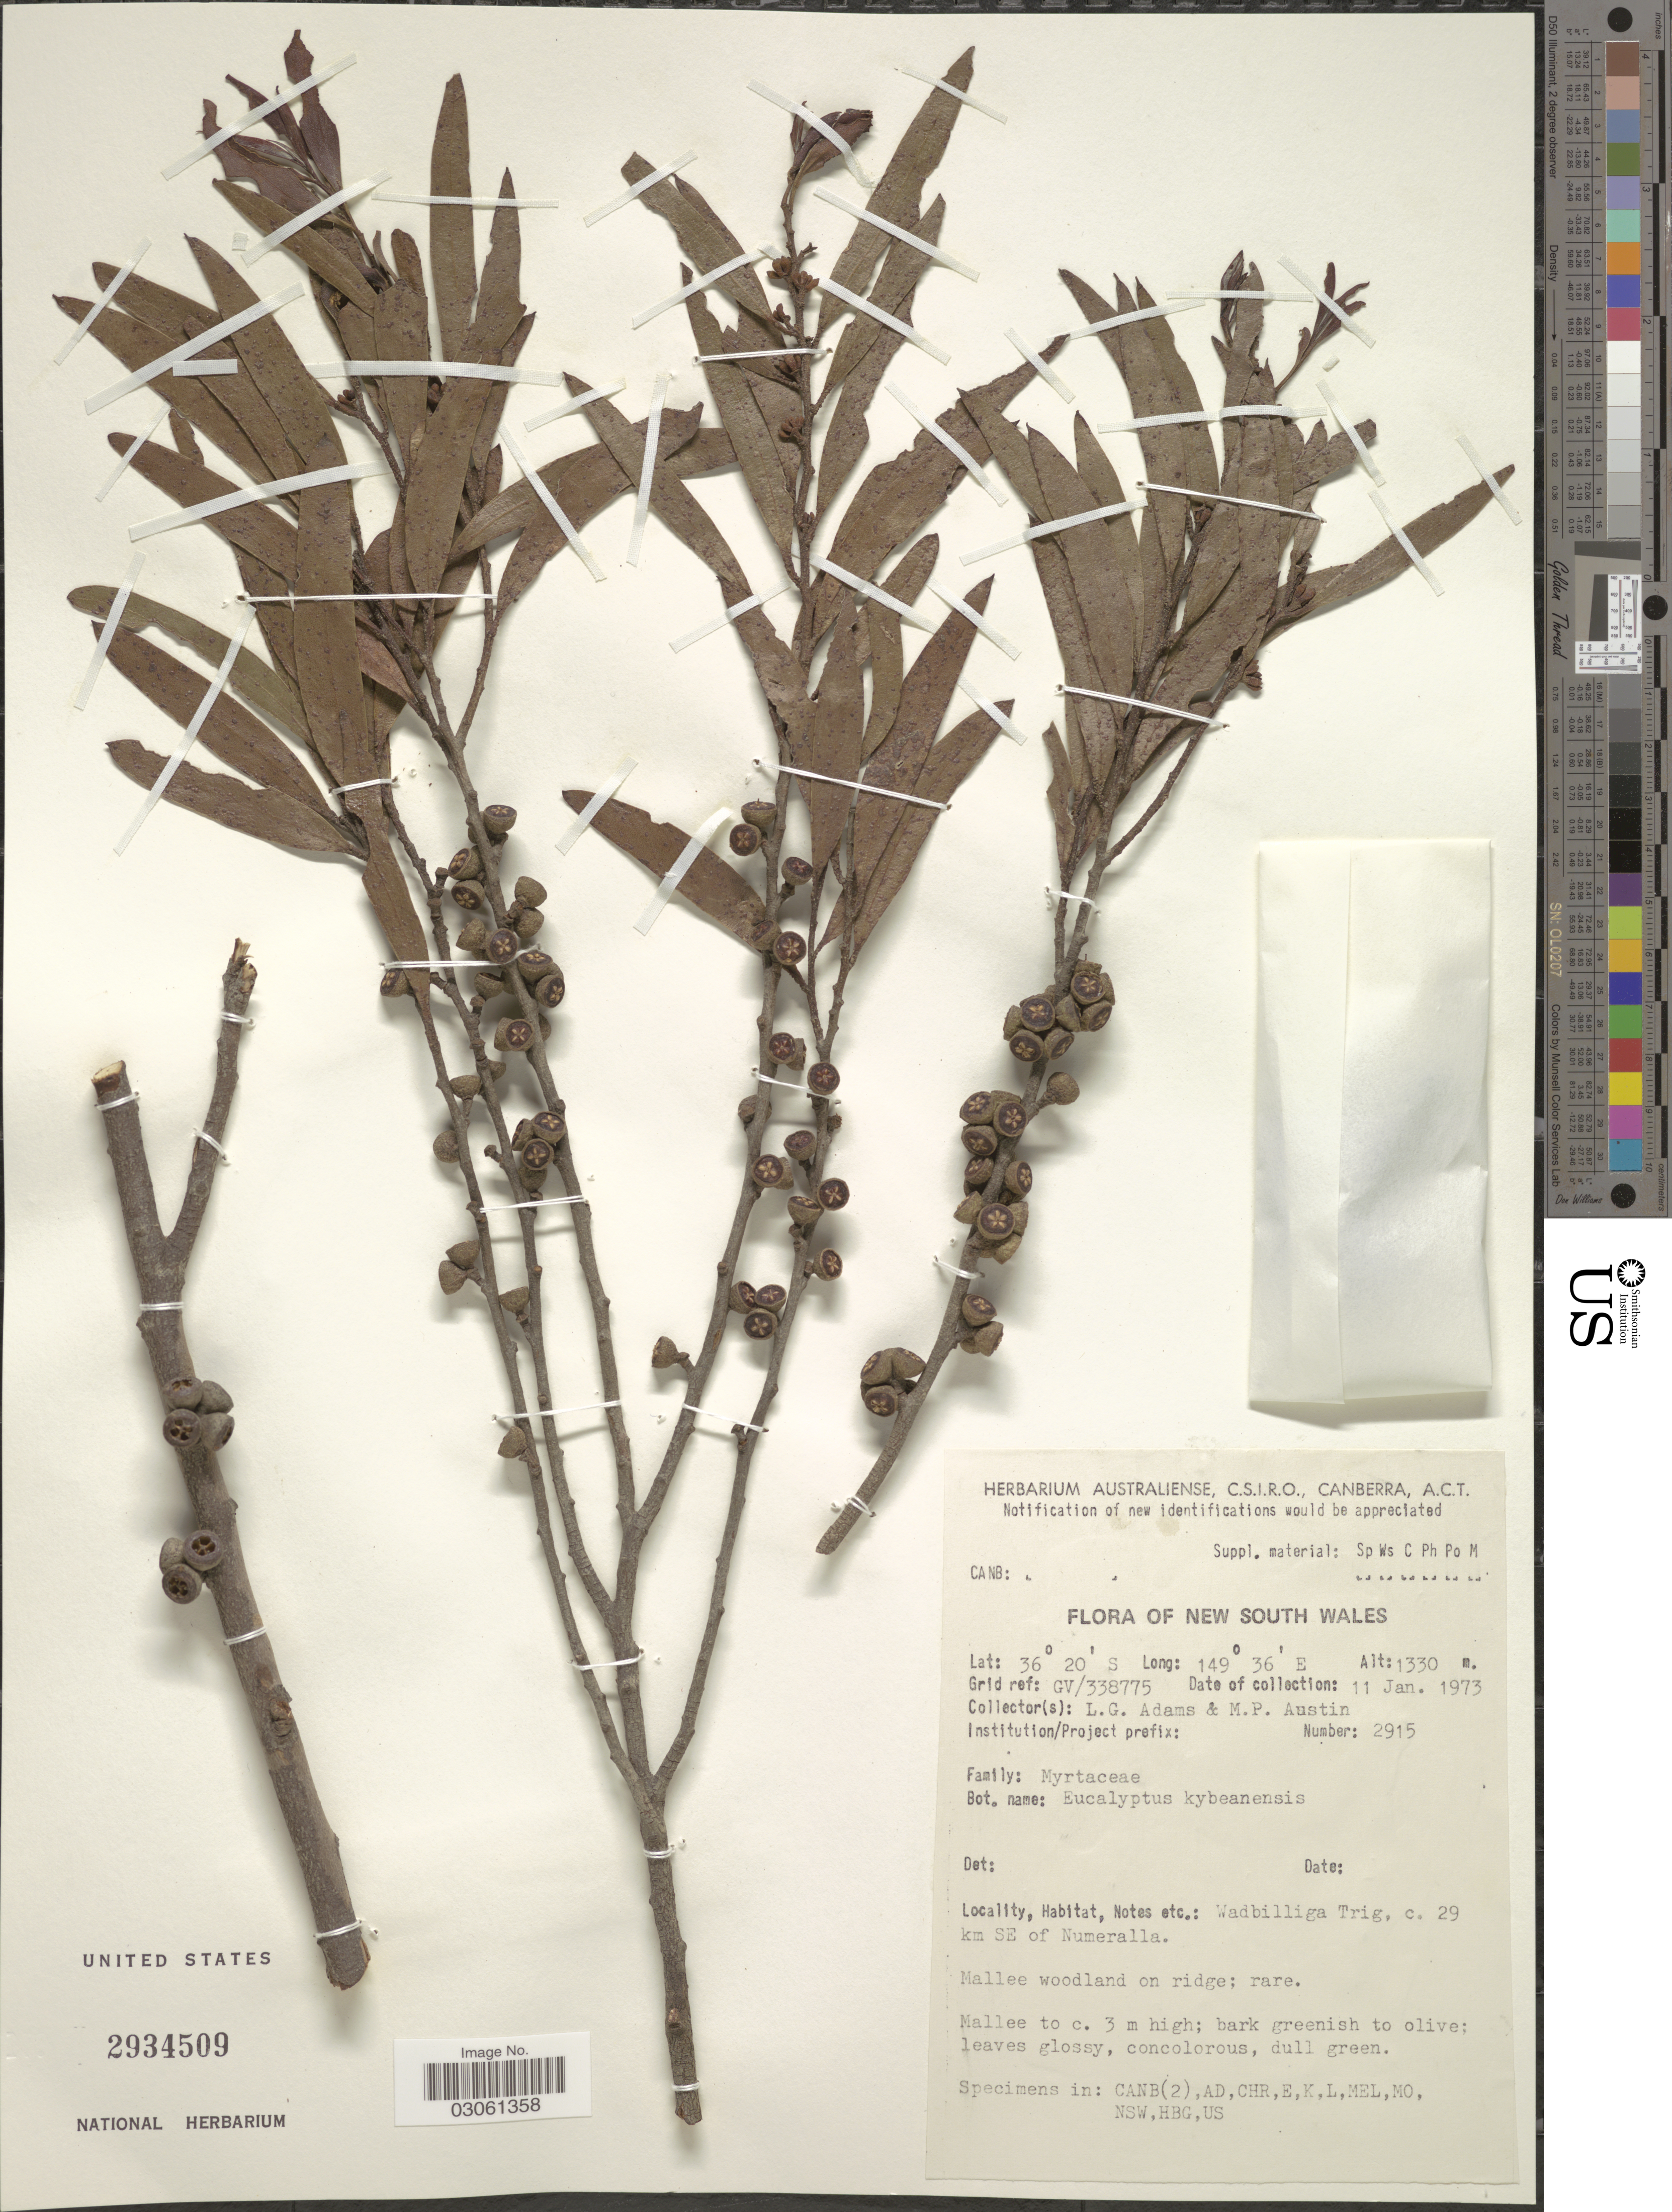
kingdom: Plantae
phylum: Tracheophyta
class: Magnoliopsida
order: Myrtales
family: Myrtaceae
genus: Eucalyptus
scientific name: Eucalyptus kybeanensis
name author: Maiden & Cambage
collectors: L. G. Adams & M. Austin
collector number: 2915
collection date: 1973-01-11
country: Australia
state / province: New South Wales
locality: Grid ref: GV/338775. Wadbilliga Trig, c. 29 km SE of Numeralla.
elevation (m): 1330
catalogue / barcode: US 2934509